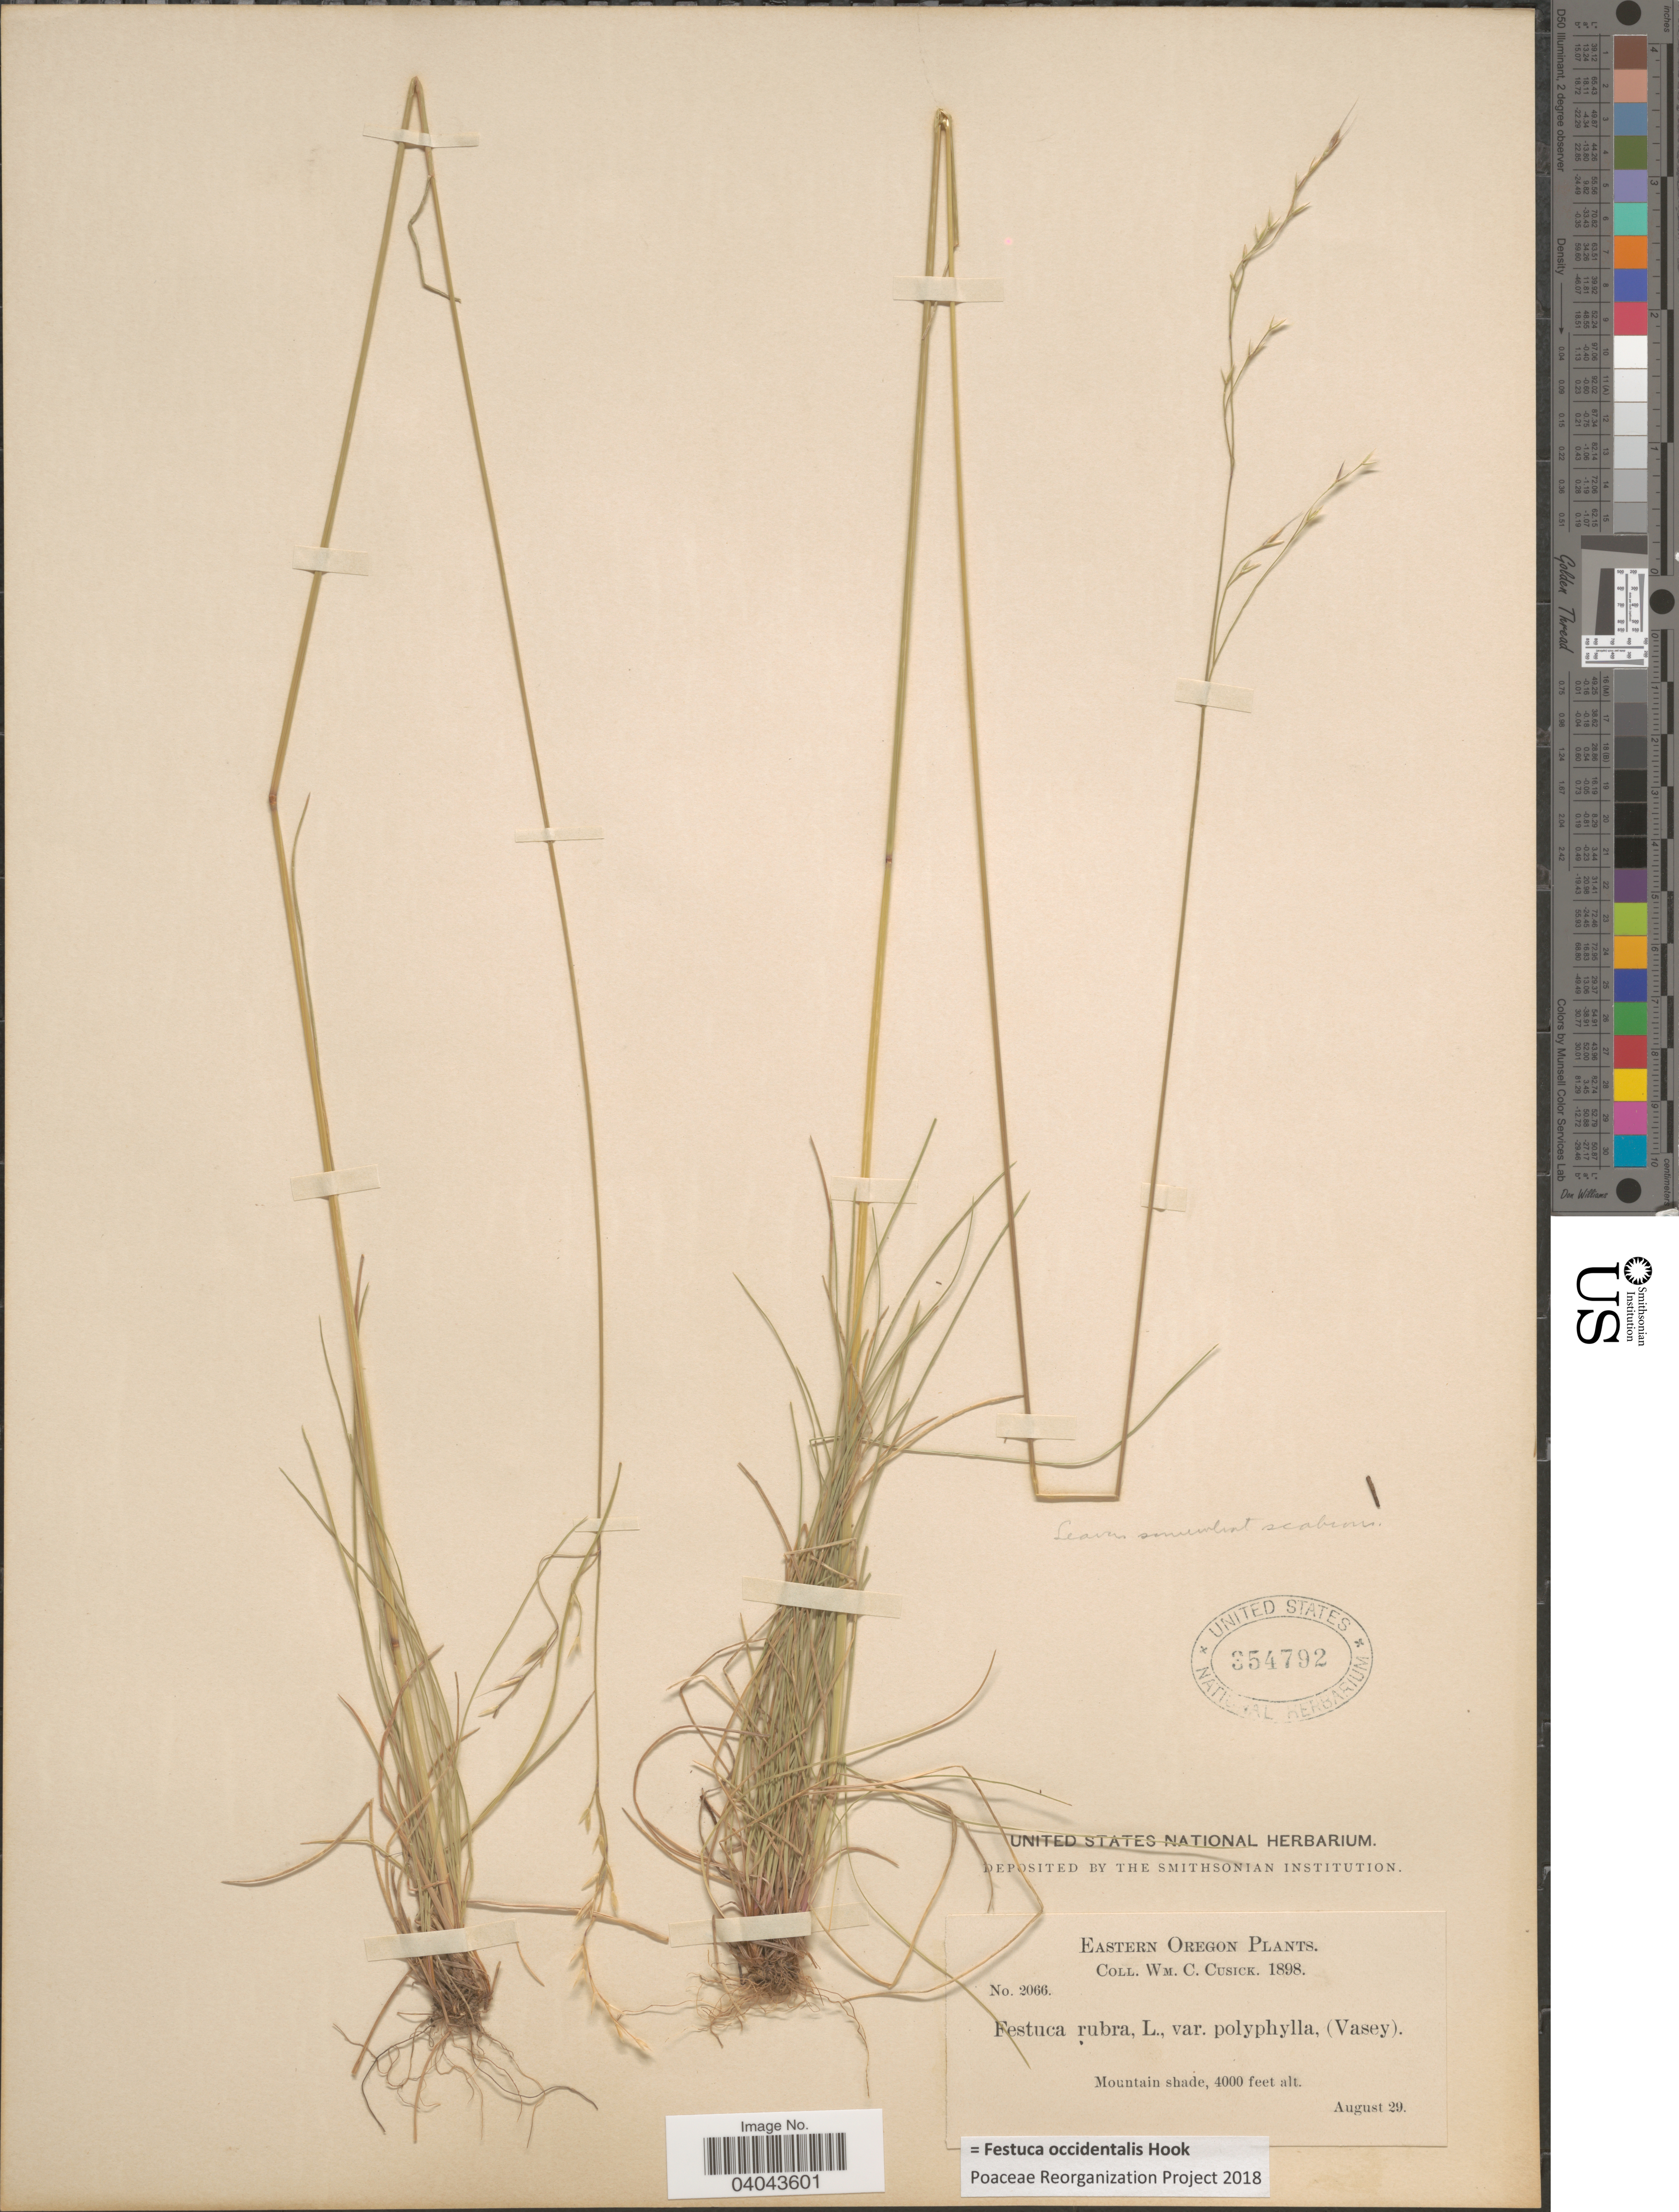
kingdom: Plantae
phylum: Tracheophyta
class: Liliopsida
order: Poales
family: Poaceae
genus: Festuca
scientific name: Festuca occidentalis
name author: Hook.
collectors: W. C. Cusick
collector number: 2066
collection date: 1898-08-29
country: United States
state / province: Oregon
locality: Eastern Oregon. Mountain shade.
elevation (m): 1219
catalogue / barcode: US 354792